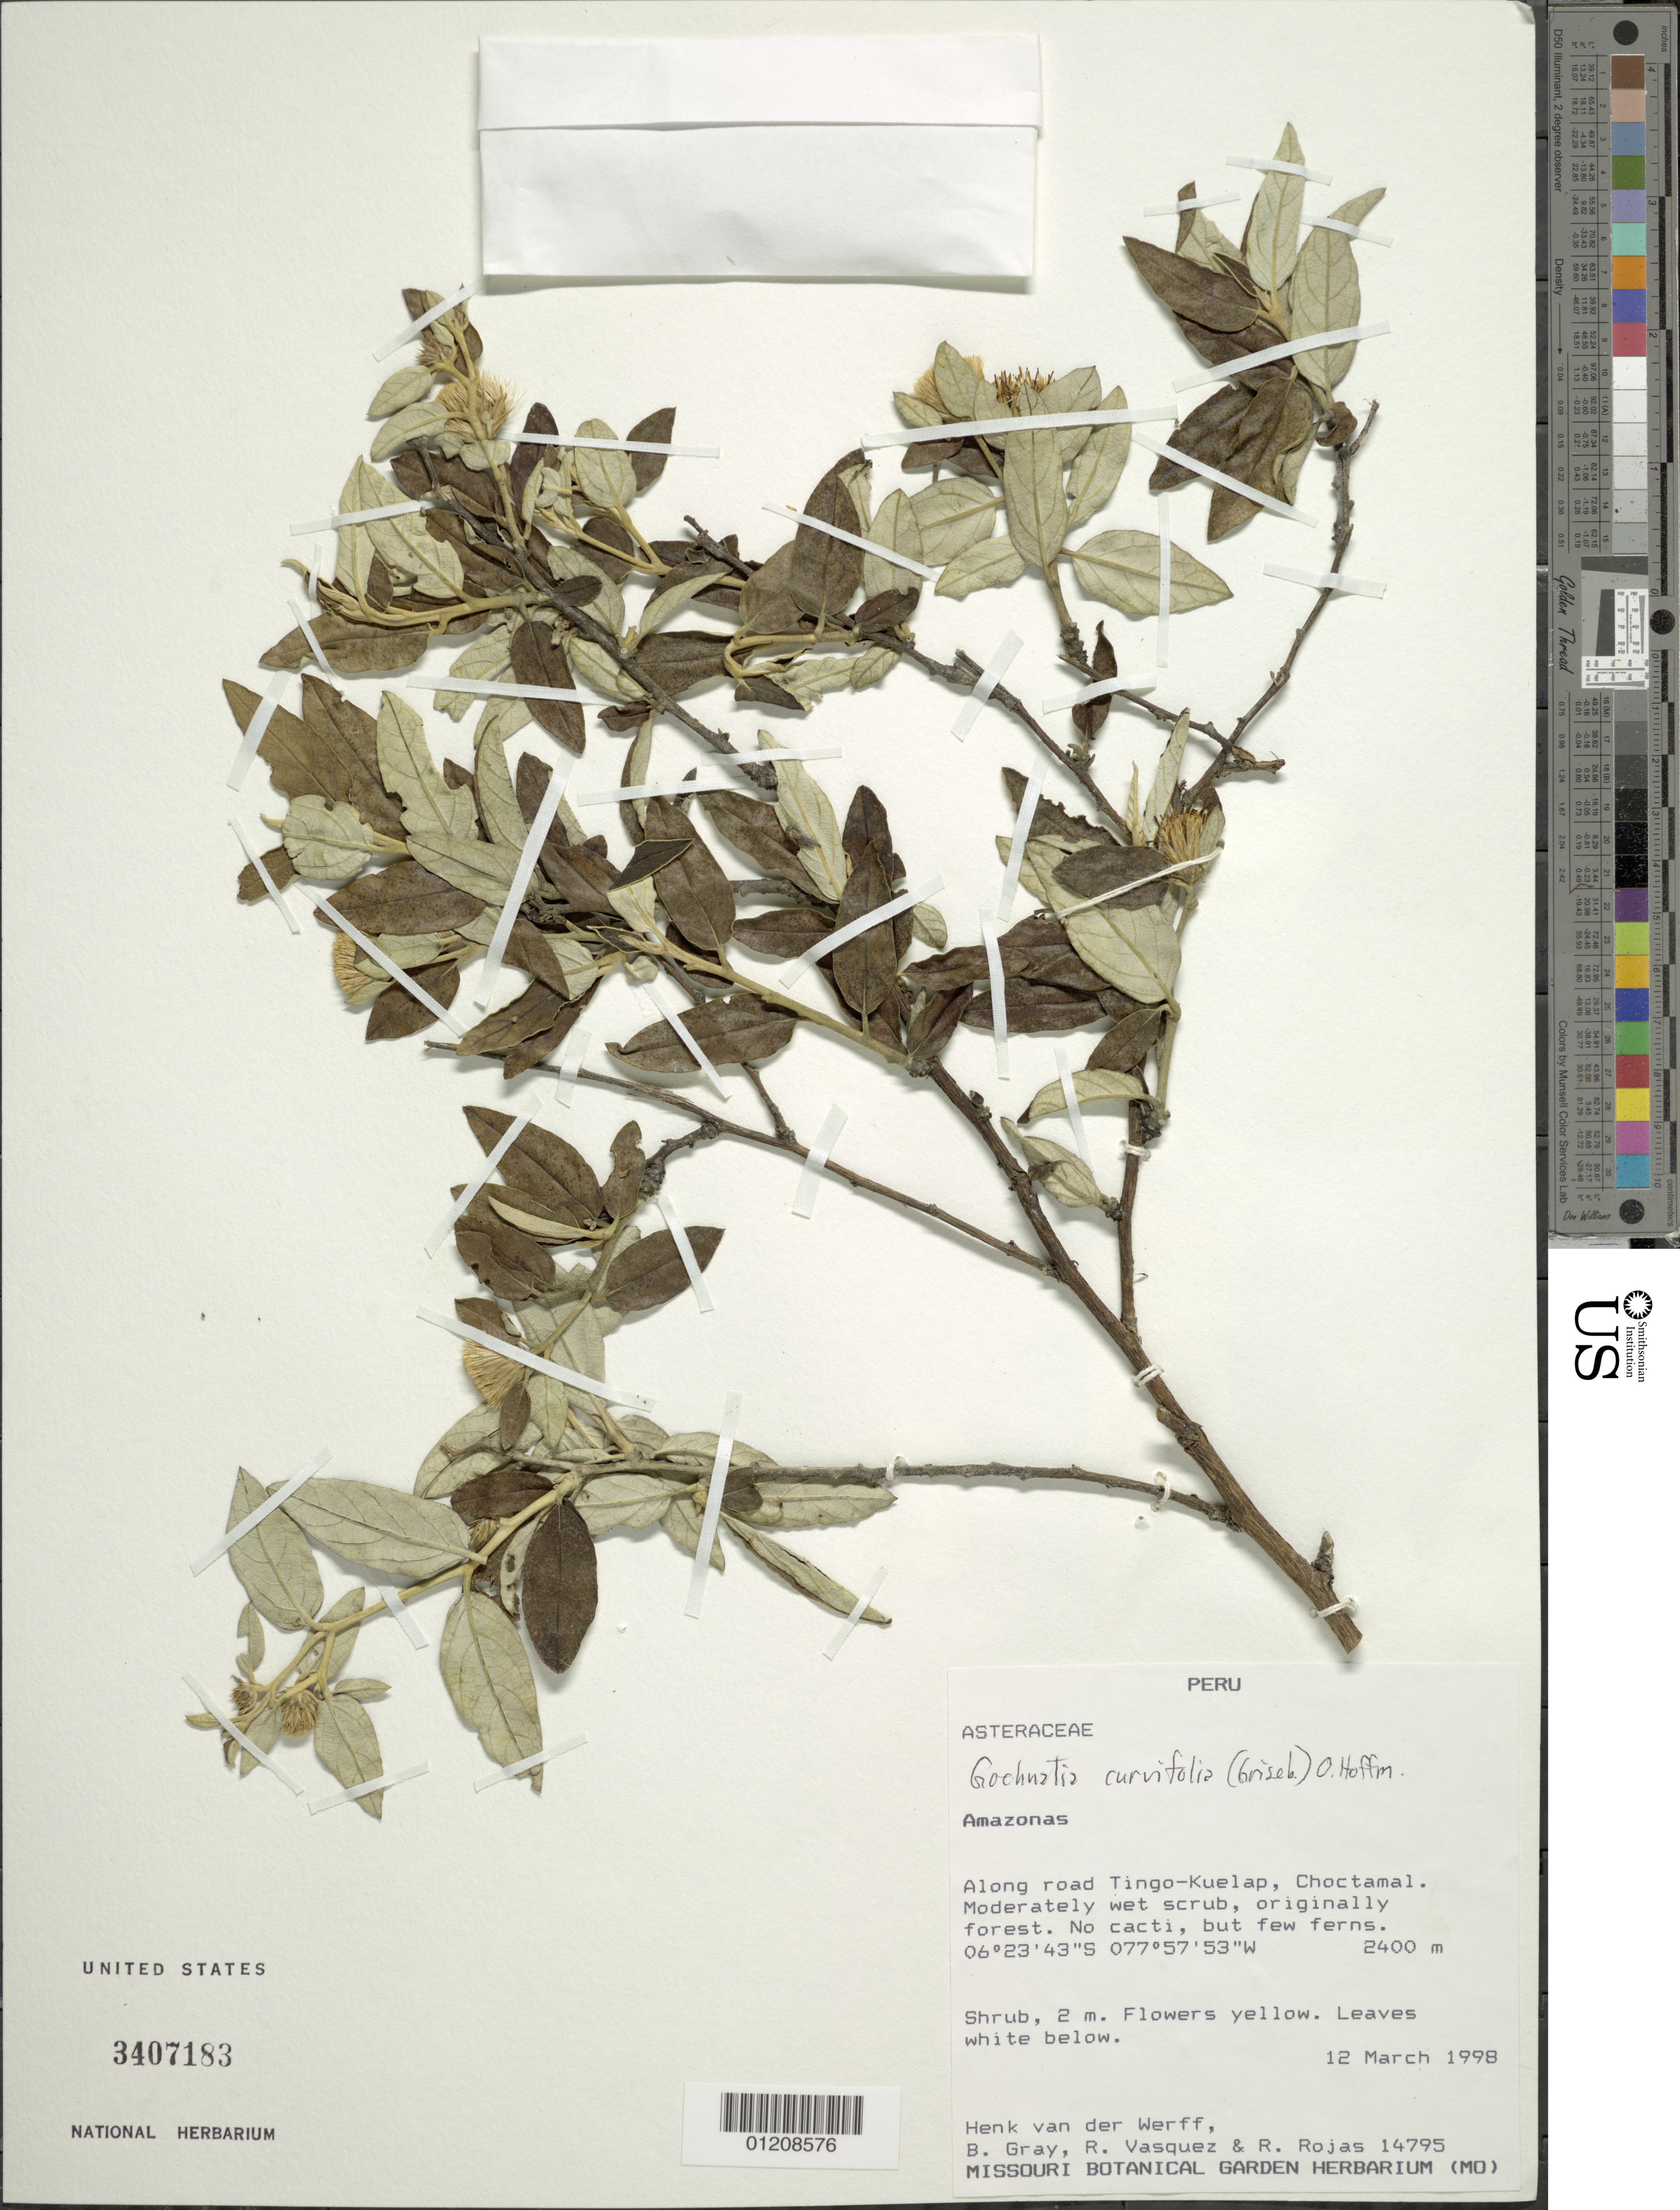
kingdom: Plantae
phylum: Tracheophyta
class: Magnoliopsida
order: Asterales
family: Asteraceae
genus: Gochnatia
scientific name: Gochnatia curviflora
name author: (Griseb.) O. Hoffm.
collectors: H. van der Werff, B. Gray, R. Vasquez & R. Rojas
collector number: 14795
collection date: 1998-03-12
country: Peru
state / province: Amazonas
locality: Along road Tingo-Kuelap, Choctamal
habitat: Moderately wet scrub, originally forest. No cacti but few ferns.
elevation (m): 2400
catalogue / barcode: US 3407183